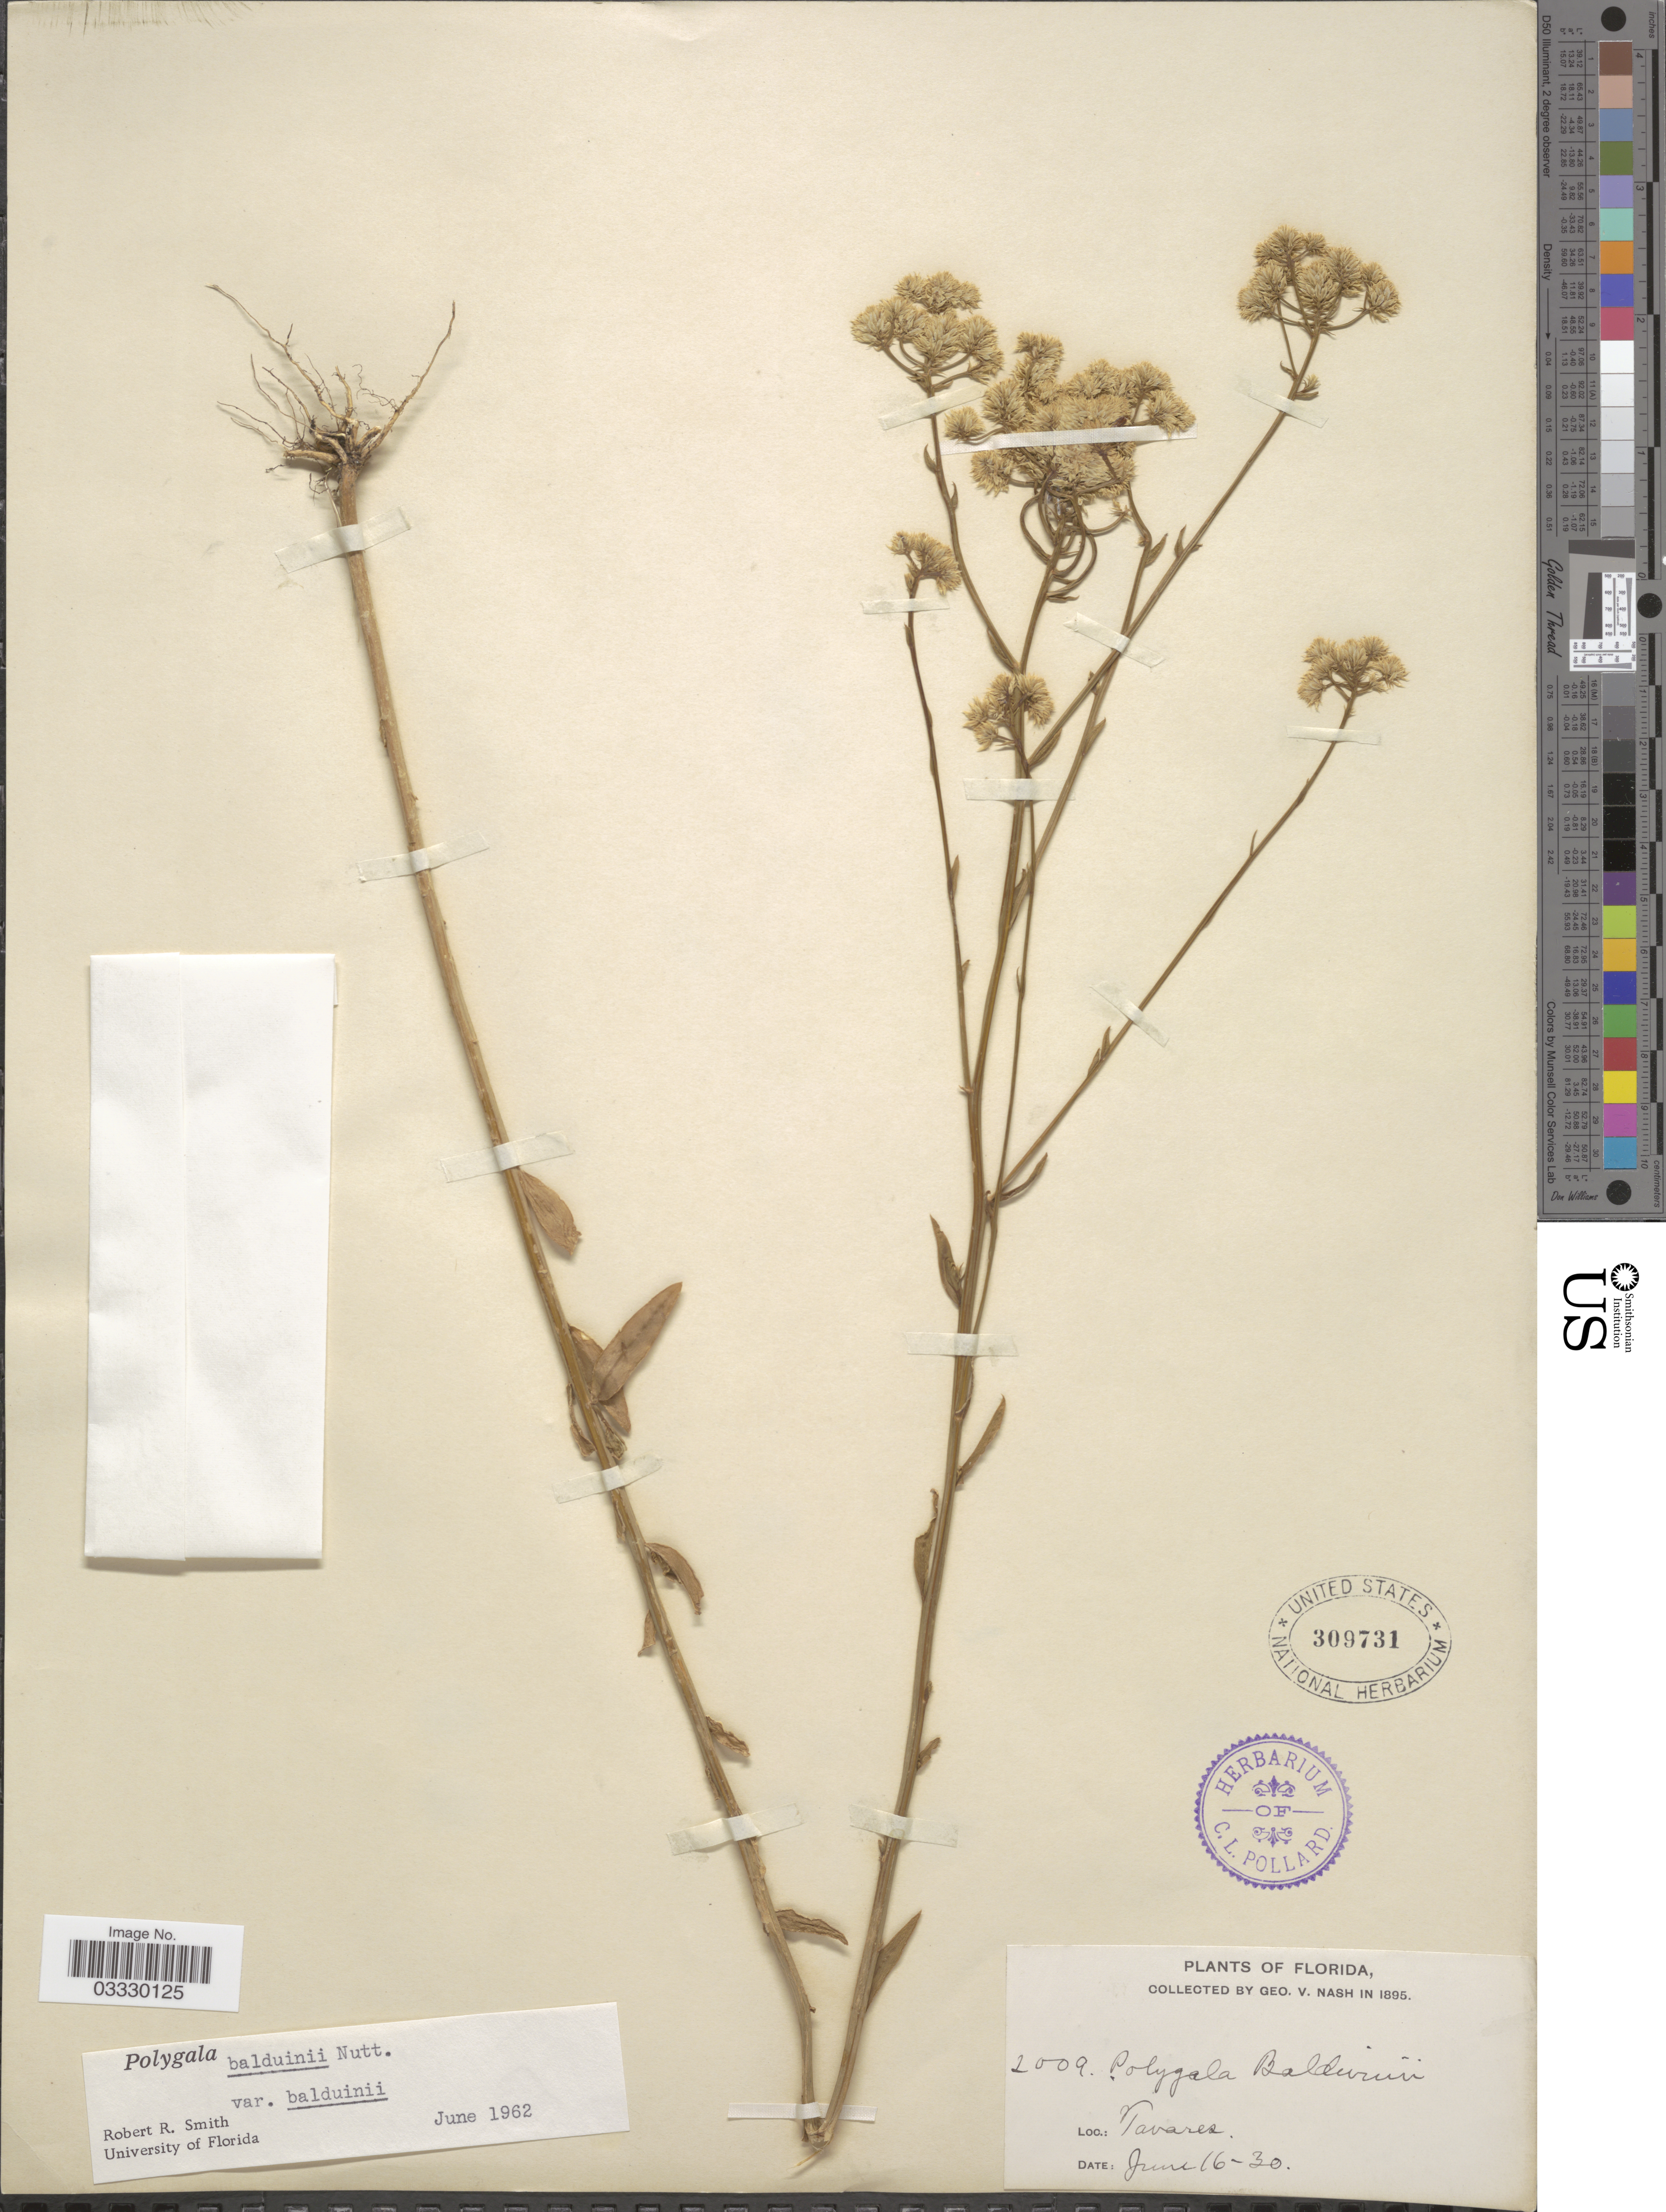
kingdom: Plantae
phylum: Tracheophyta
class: Magnoliopsida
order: Fabales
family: Polygalaceae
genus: Polygala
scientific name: Polygala balduinii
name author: Nutt.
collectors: G. V. Nash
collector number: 2009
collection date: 1895-06-16/1895-06-30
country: United States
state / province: Florida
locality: Tavares.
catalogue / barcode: US 309731